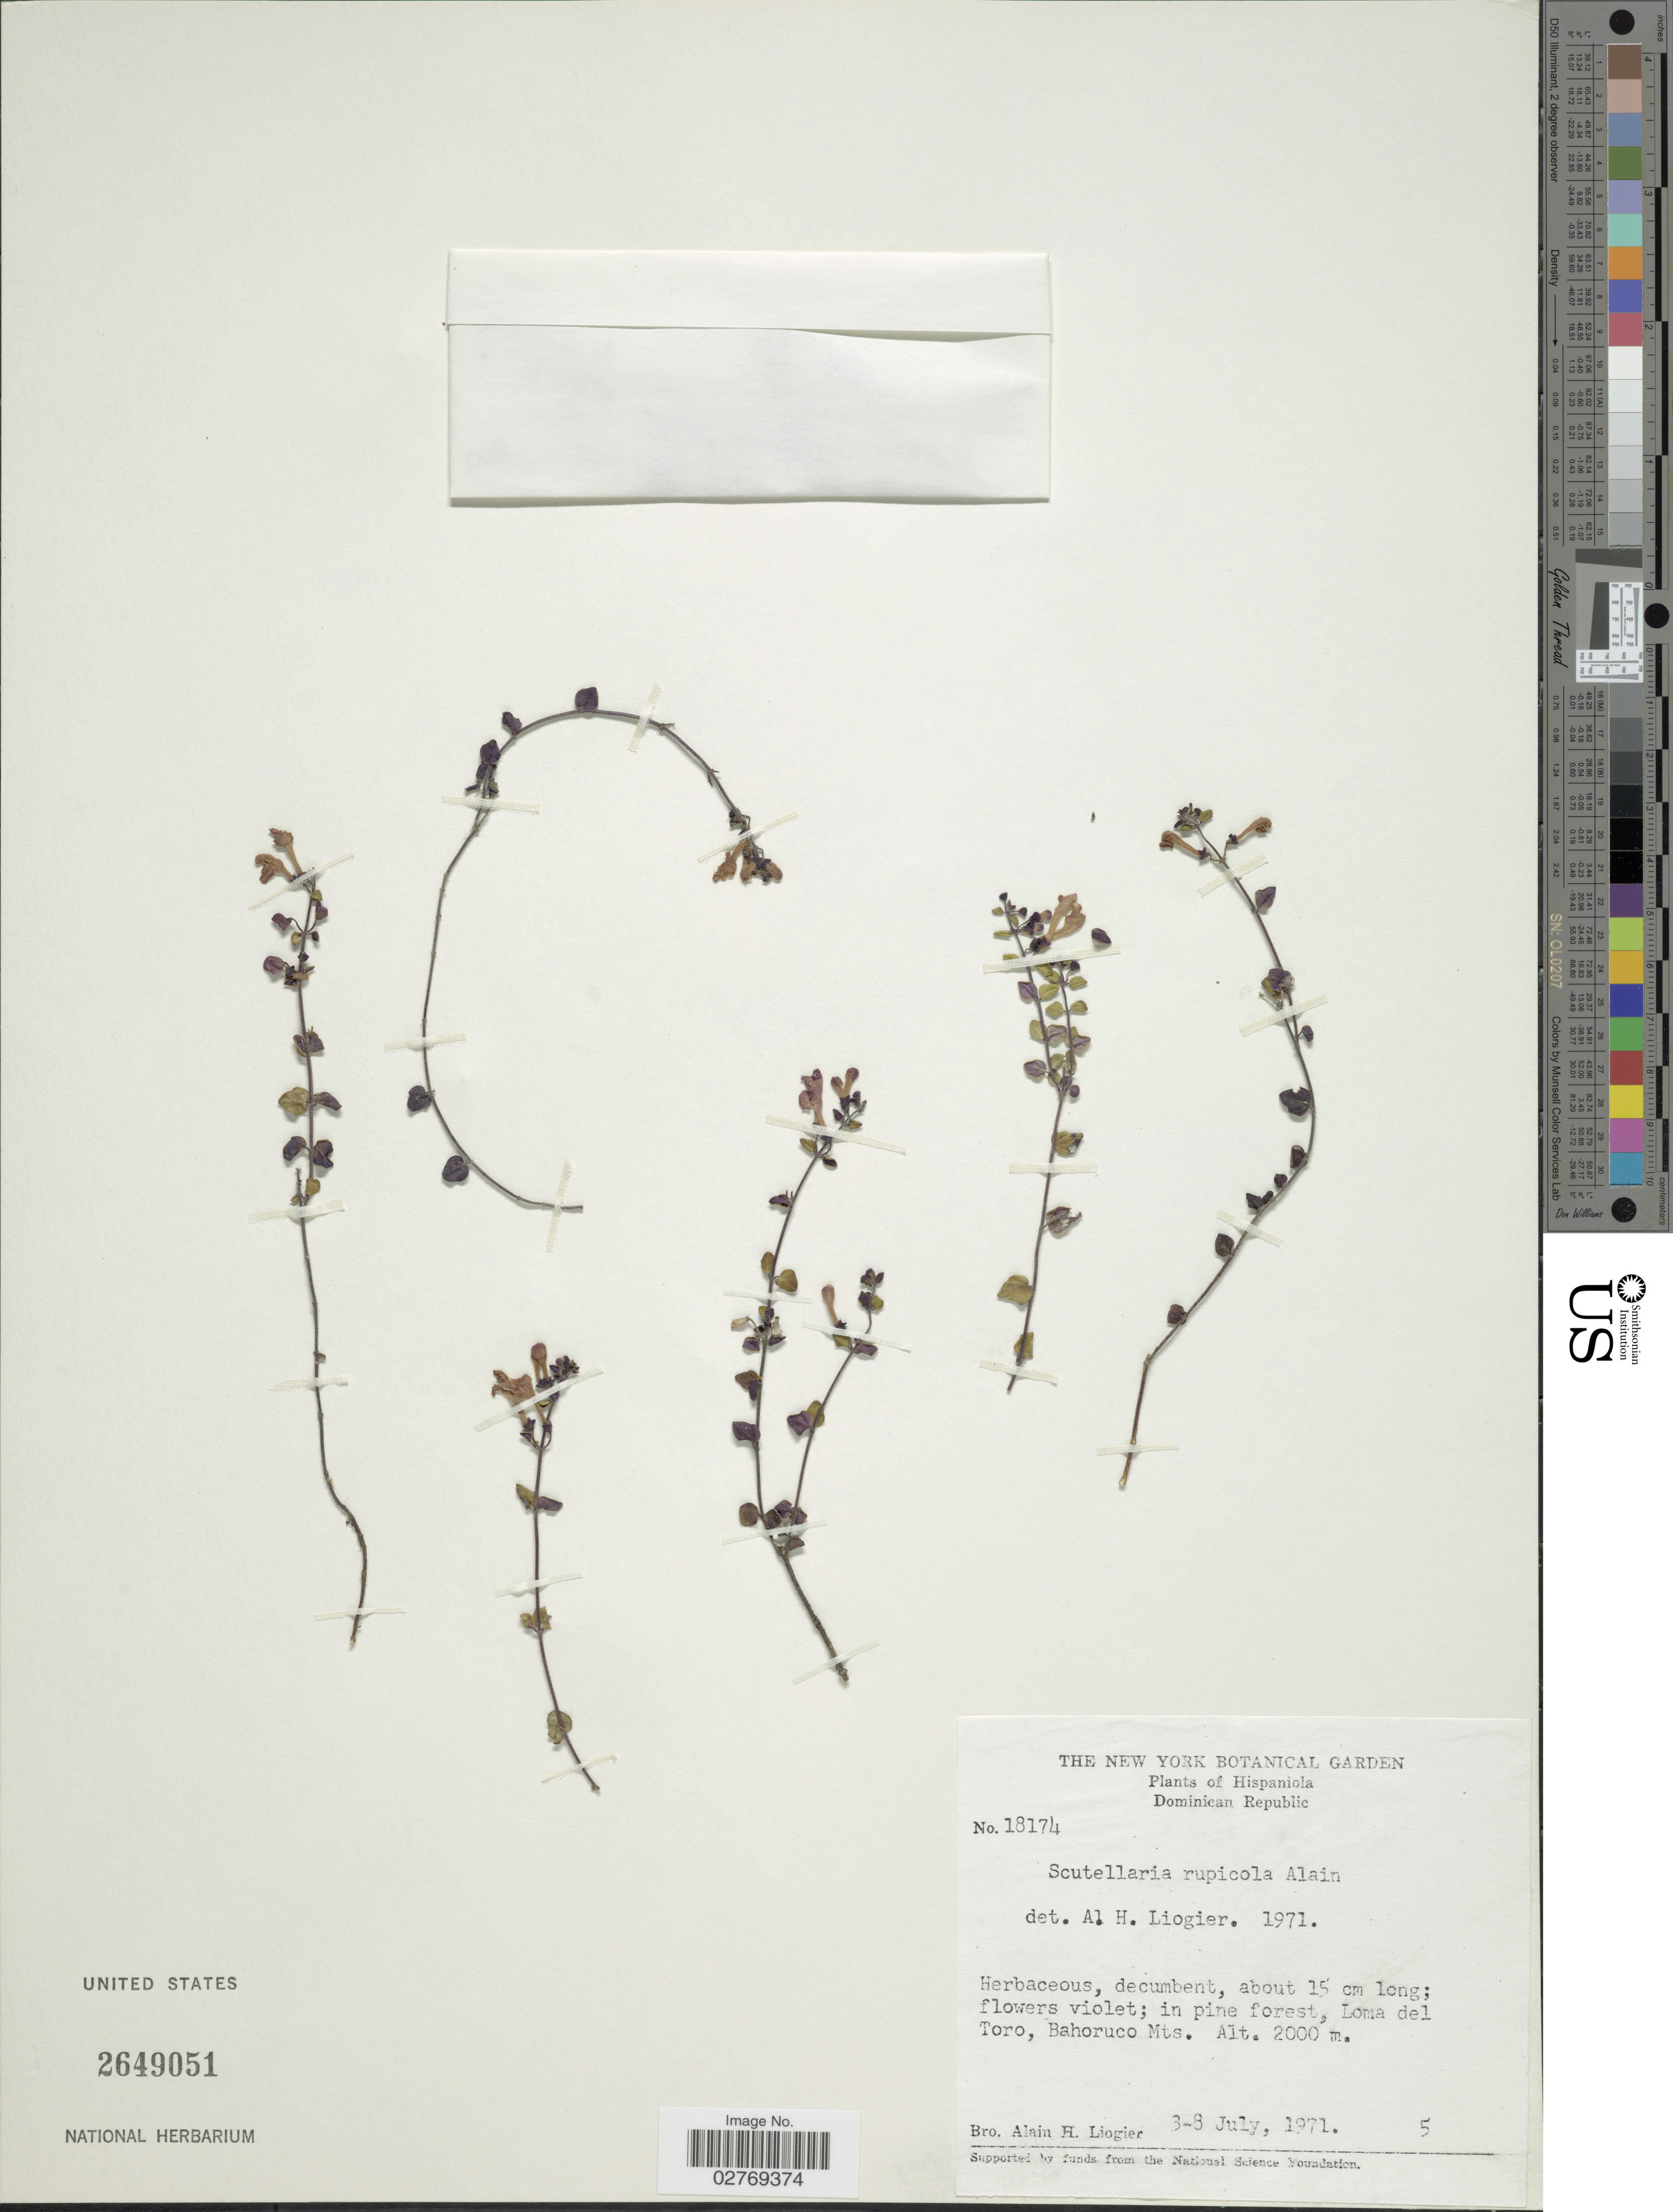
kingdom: Plantae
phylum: Tracheophyta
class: Magnoliopsida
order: Lamiales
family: Lamiaceae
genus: Scutellaria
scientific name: Scutellaria rupicola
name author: Alain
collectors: A. H. Liogier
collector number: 18174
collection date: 1971-07-03/1971-07-08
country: Dominican Republic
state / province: Baoruco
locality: Hispaniola, in pine forest, Loma del Toro, Bahoruco Mts.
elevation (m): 2000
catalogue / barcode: US 2649051